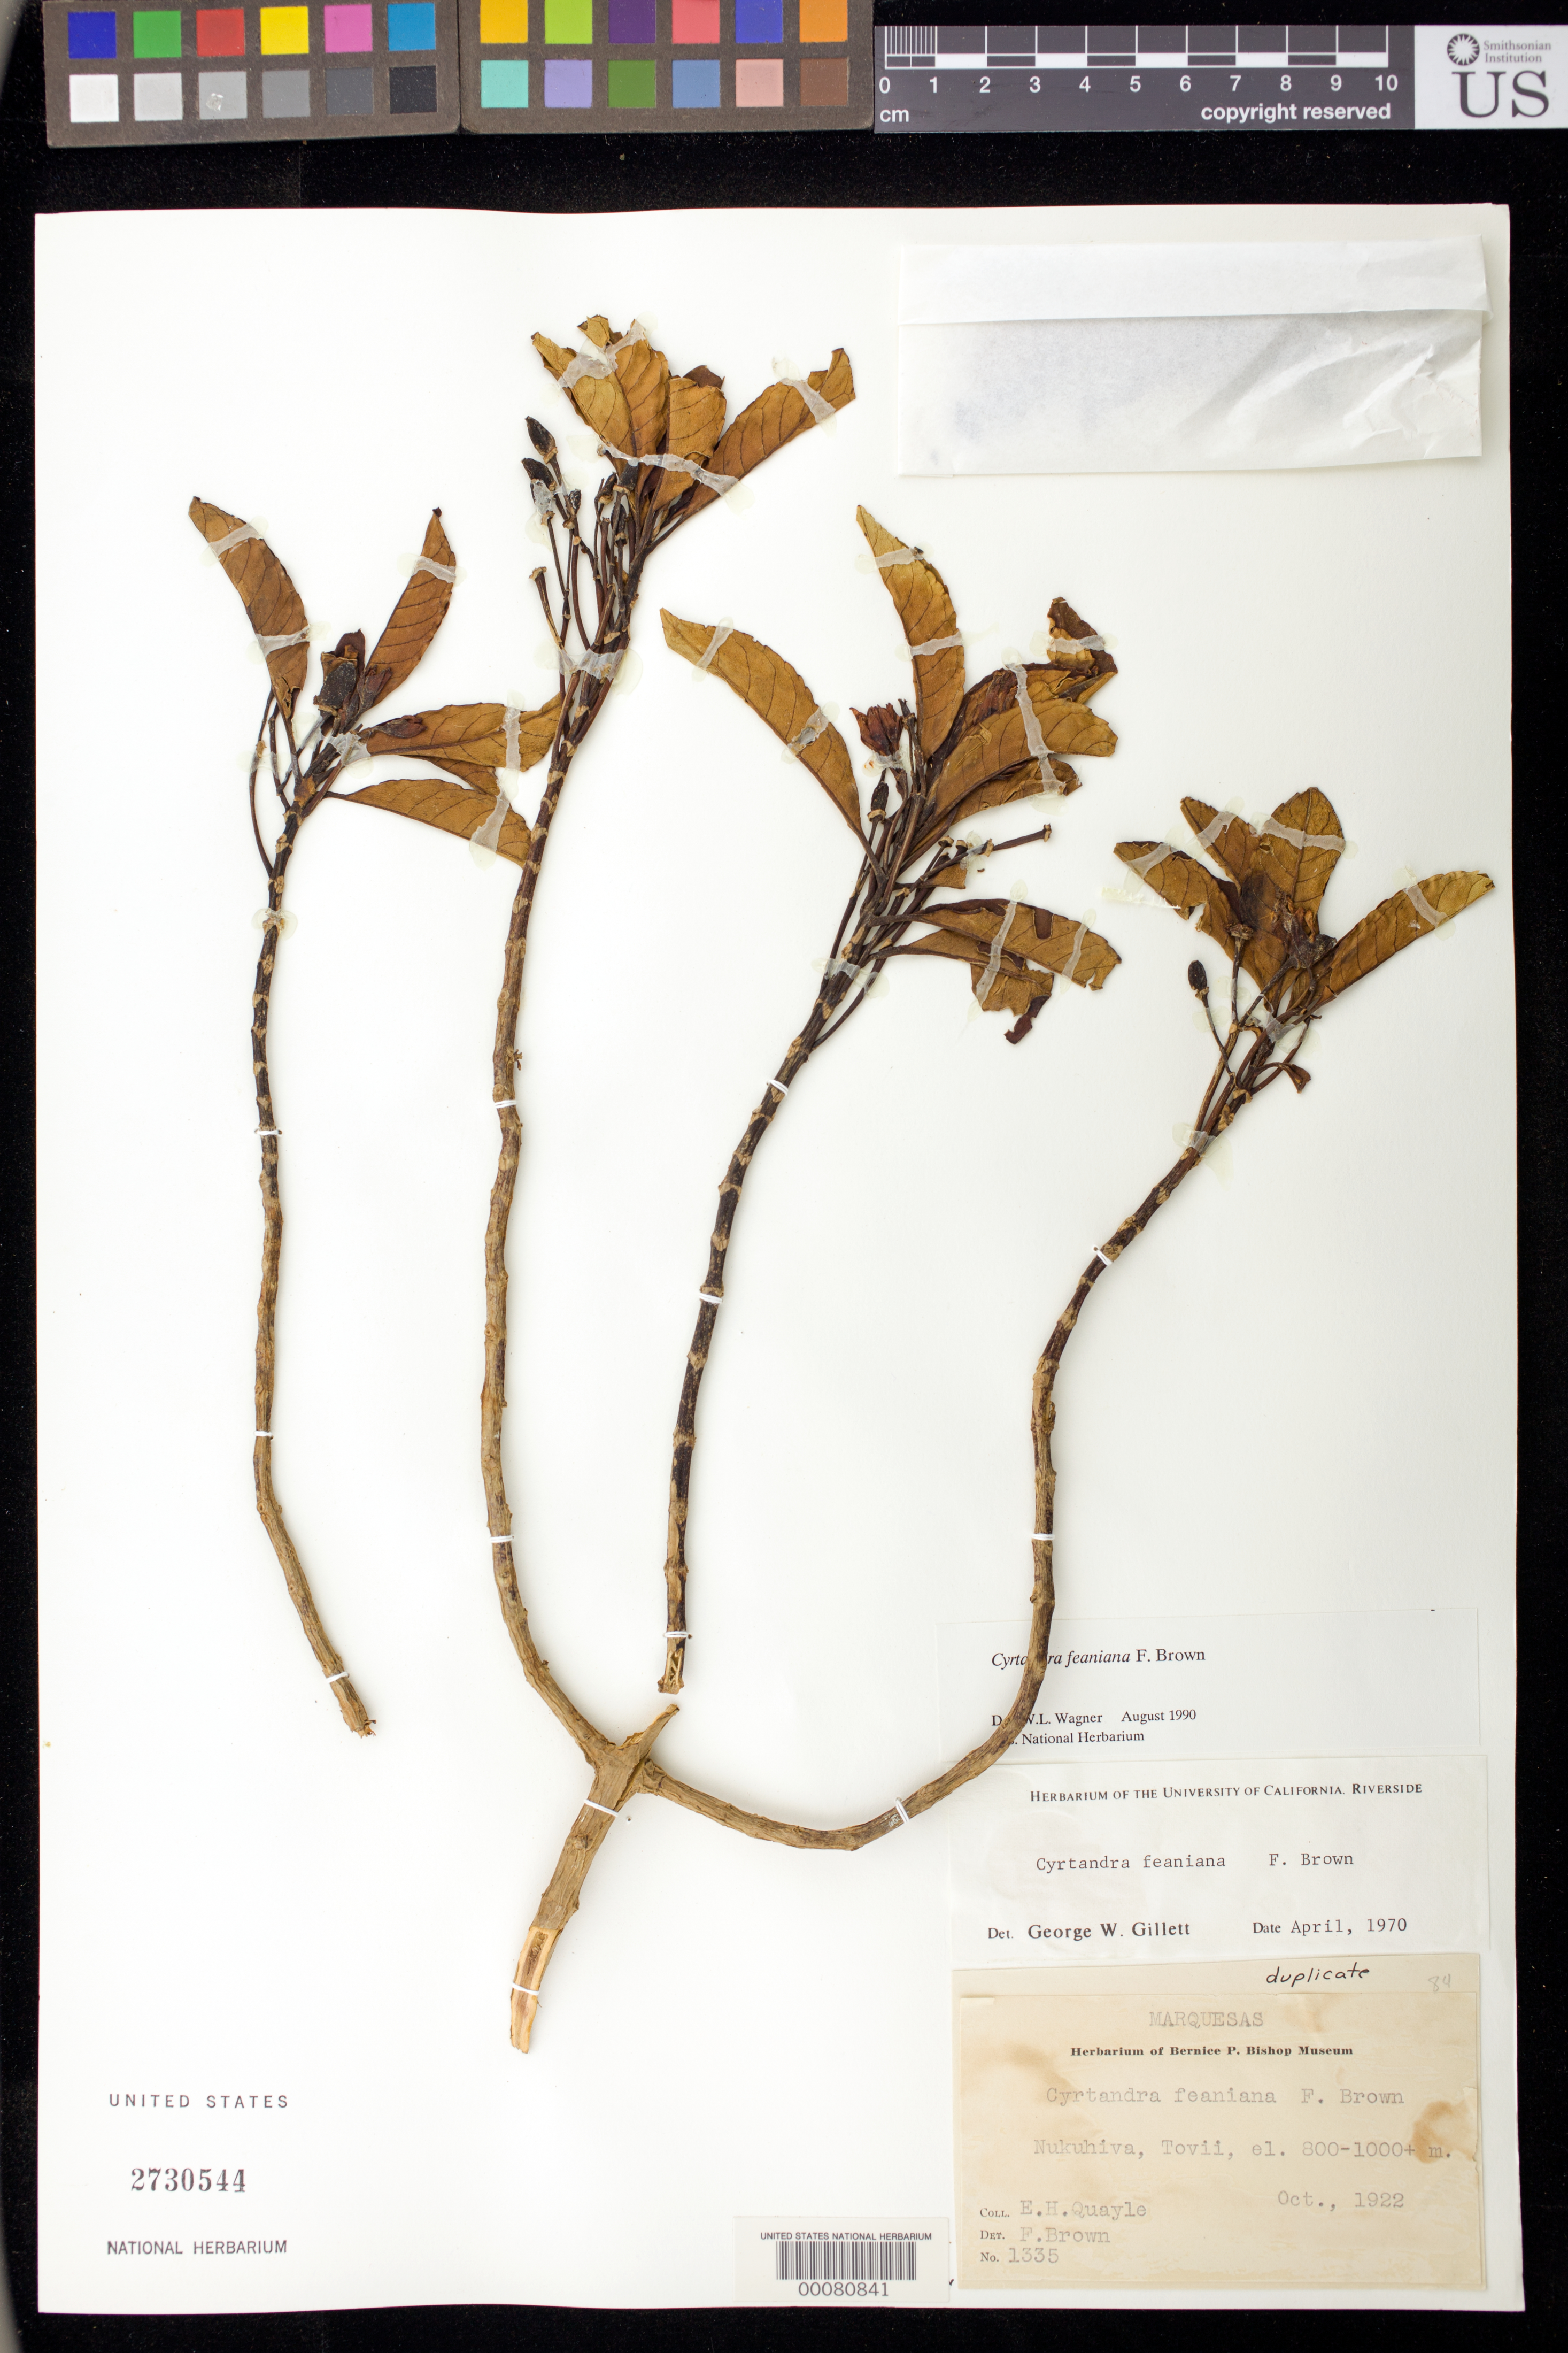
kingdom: Plantae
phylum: Tracheophyta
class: Magnoliopsida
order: Lamiales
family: Gesneriaceae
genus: Cyrtandra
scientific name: Cyrtandra feaniana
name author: F. Br.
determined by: Wagner, W. L., (BOT), Smithsonian Institution - National Museum of Natural History (UNITED STATES)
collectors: E. Quayle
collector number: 1335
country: French Polynesia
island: Nuku Hiva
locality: Toovii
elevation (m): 800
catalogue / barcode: US 2730544